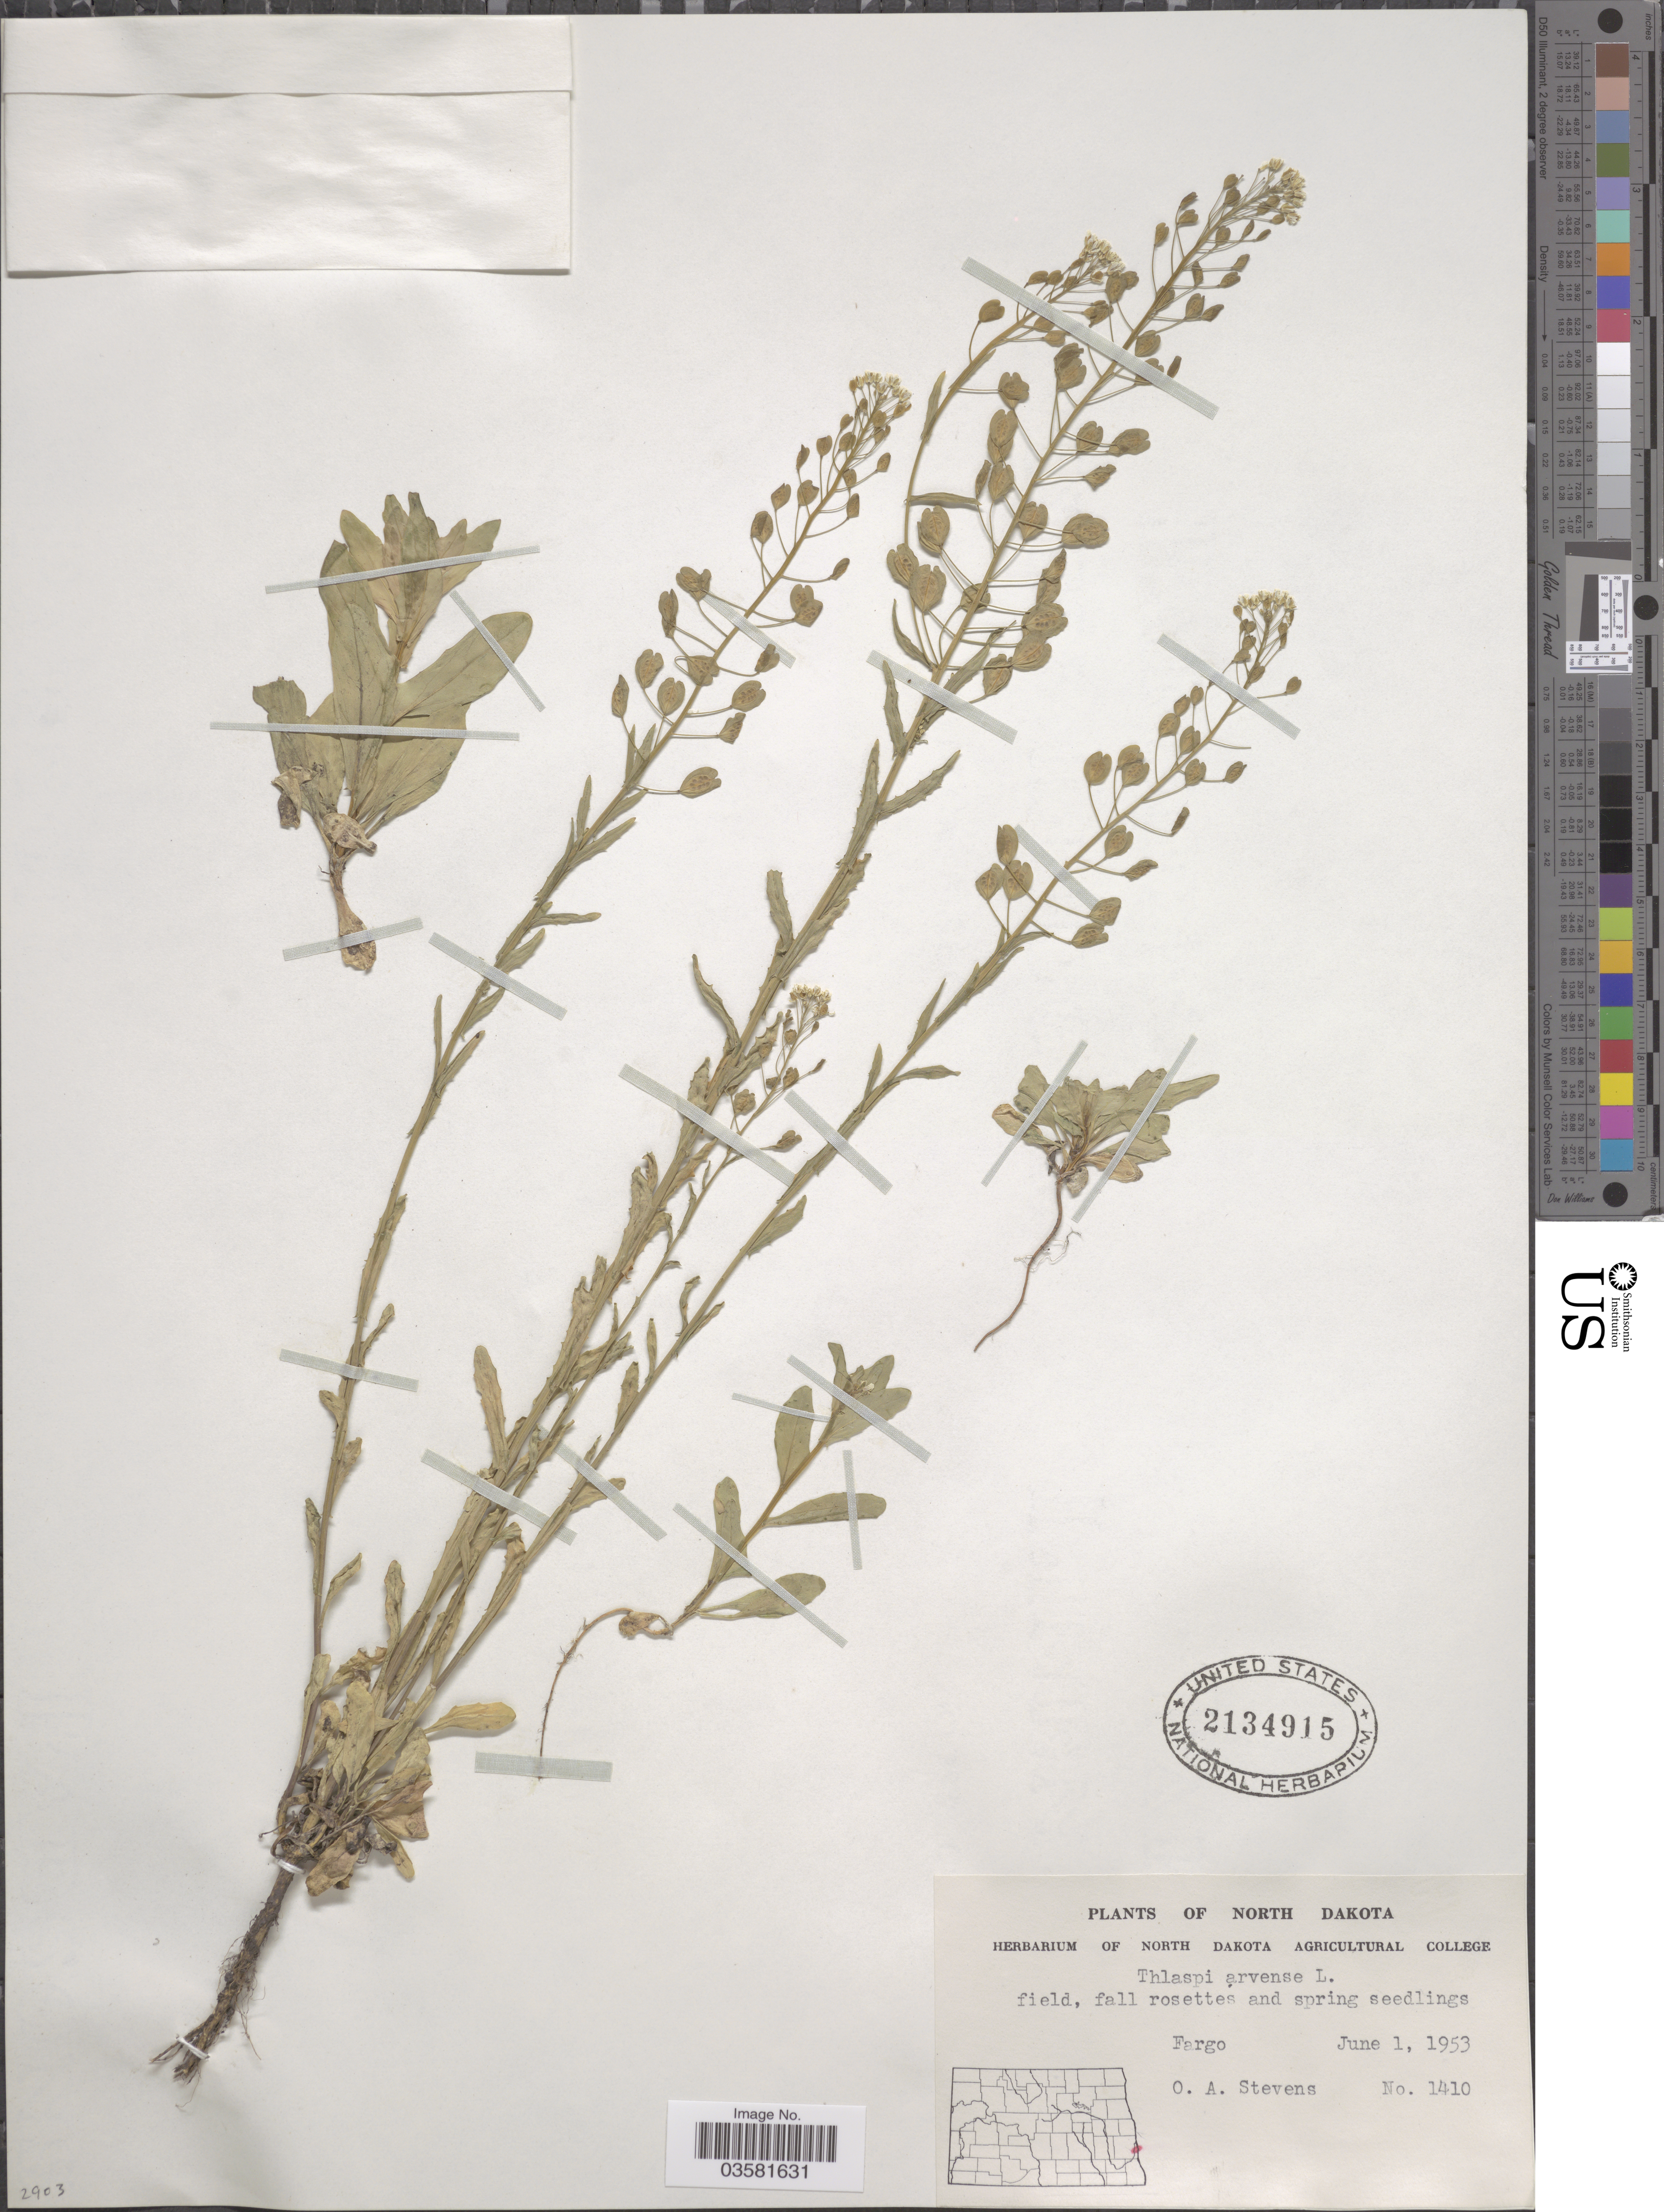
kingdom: Plantae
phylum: Tracheophyta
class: Magnoliopsida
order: Brassicales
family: Brassicaceae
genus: Thlaspi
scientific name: Thlaspi arvense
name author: L.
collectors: O. A. Stevens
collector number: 1410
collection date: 1953-06-01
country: United States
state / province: North Dakota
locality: Fargo.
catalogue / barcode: US 2134915